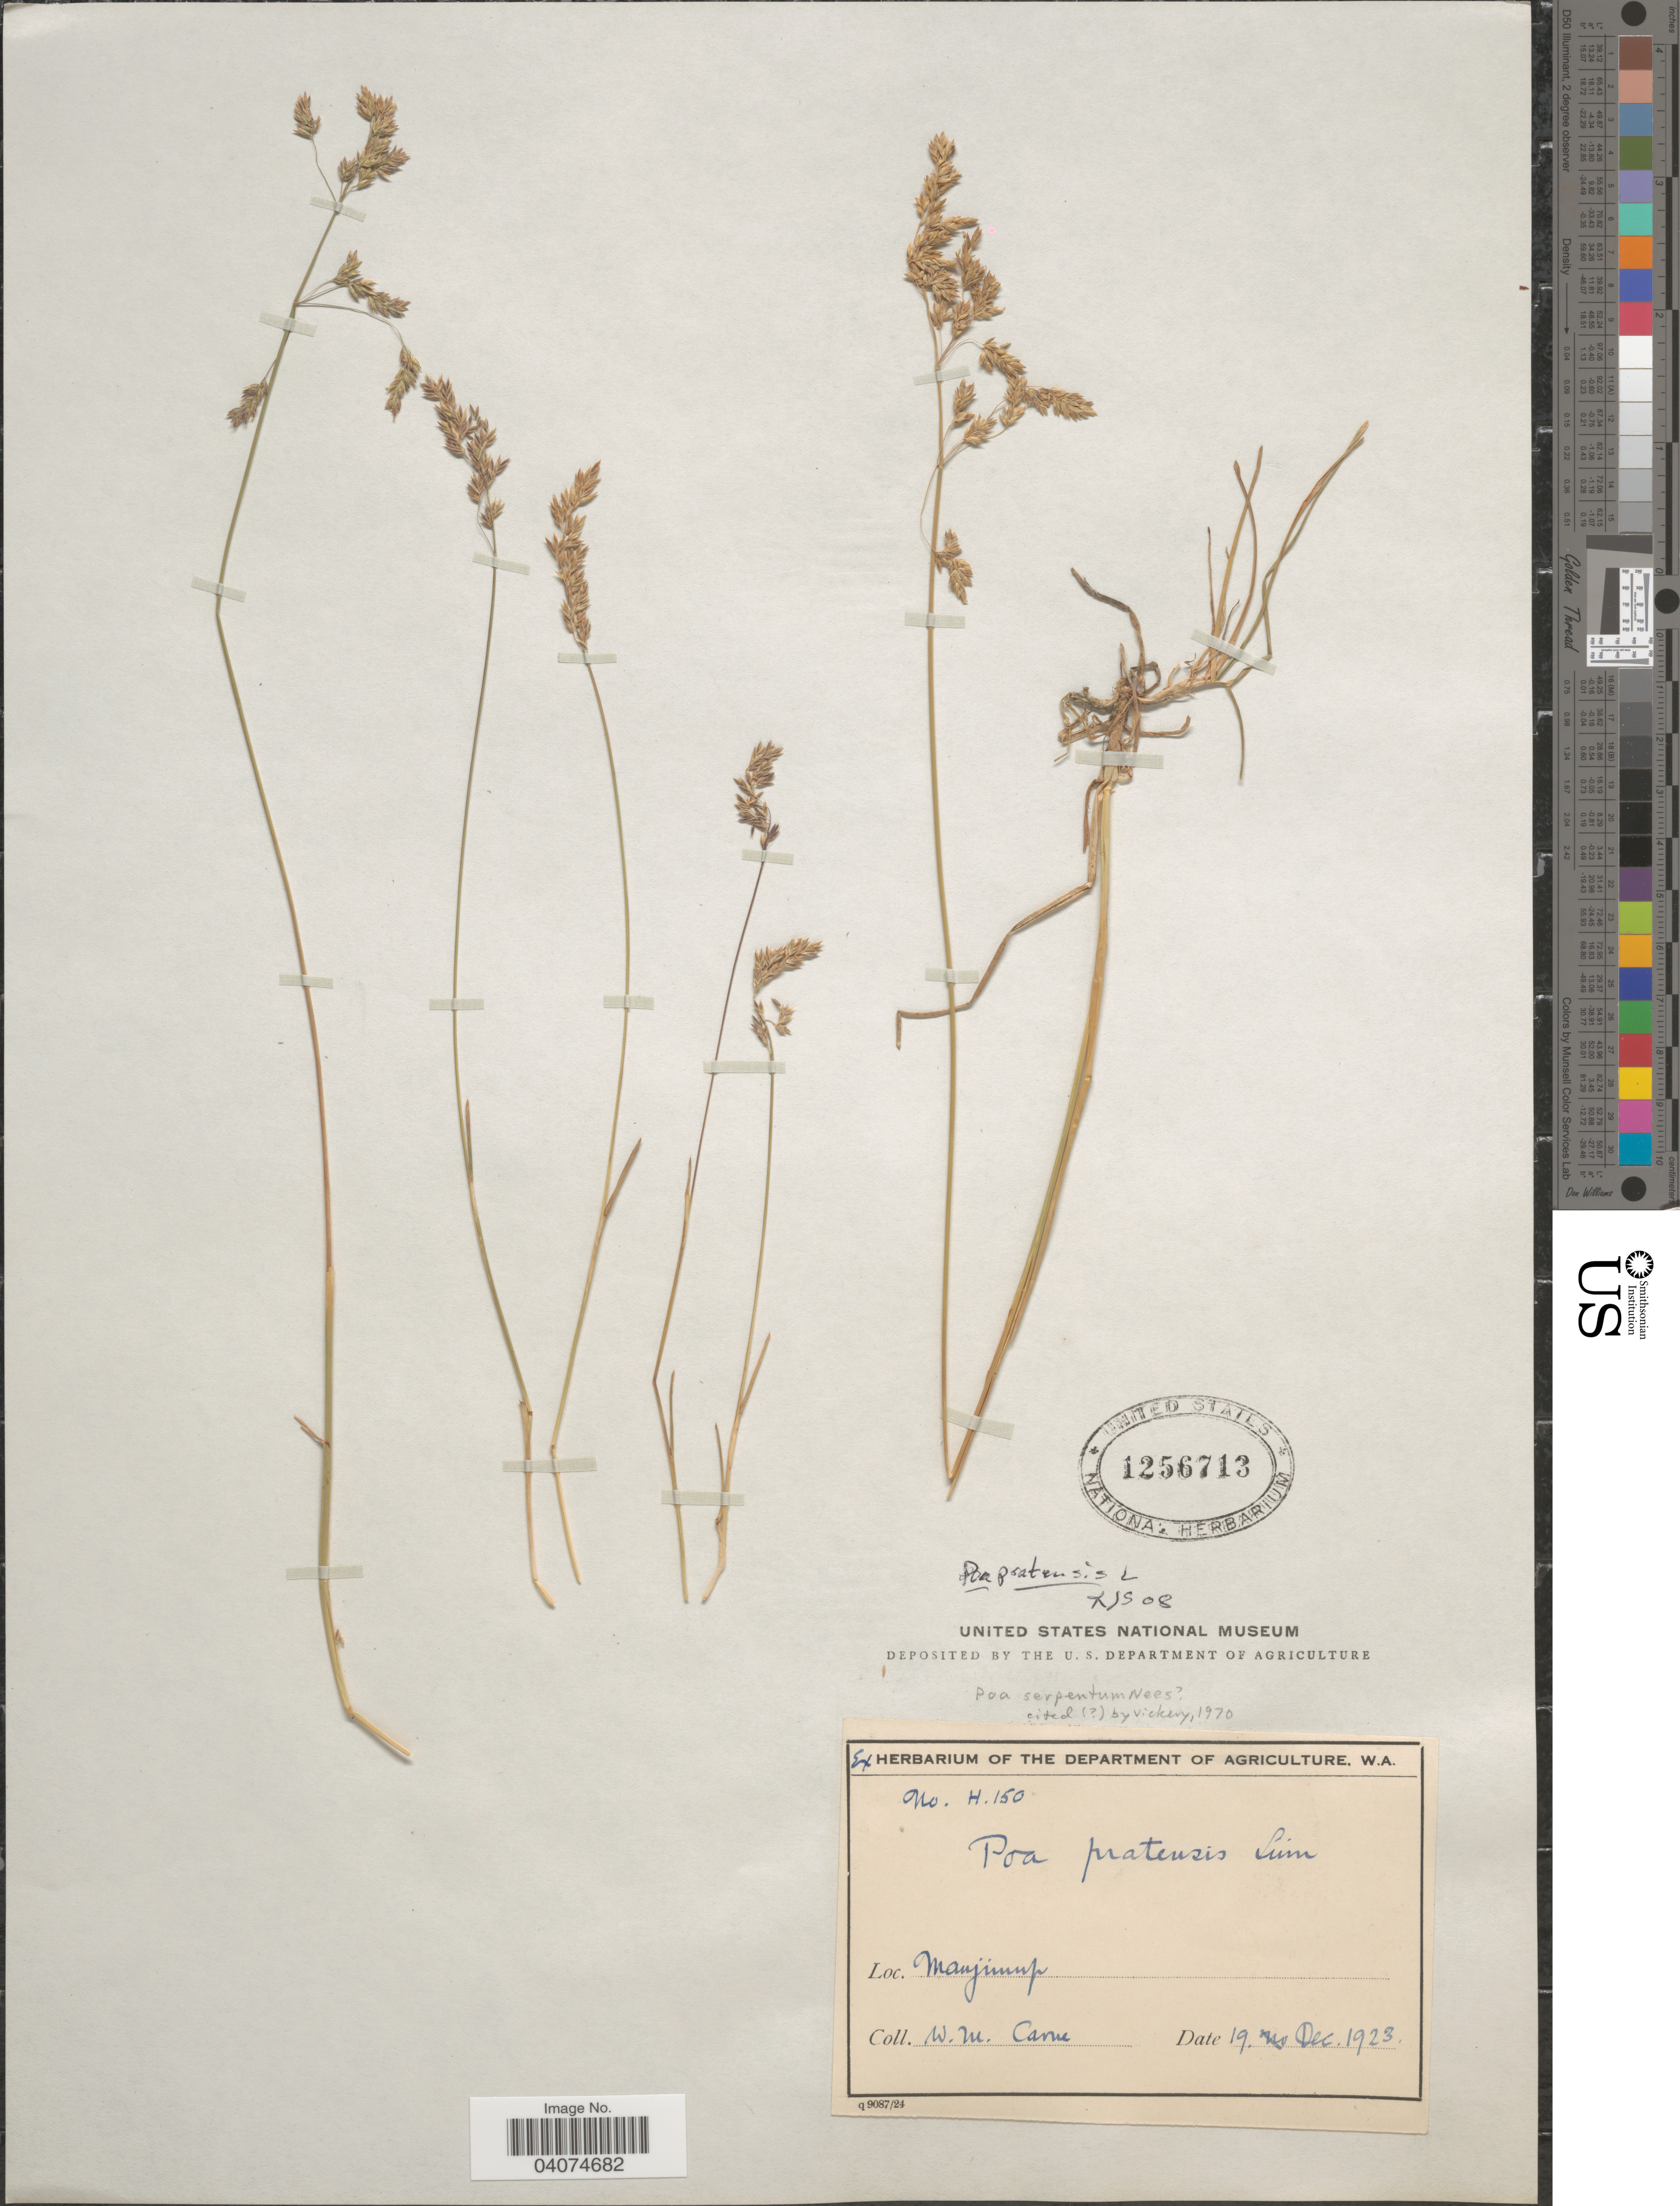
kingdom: Plantae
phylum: Tracheophyta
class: Liliopsida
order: Poales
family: Poaceae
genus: Poa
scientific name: Poa pubinervis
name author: (Vickery) S.W.L. Jacobs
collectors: W. Carne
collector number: H150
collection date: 1923-12-19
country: Australia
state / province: Western Australia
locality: Manjimup.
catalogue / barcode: US 1256713